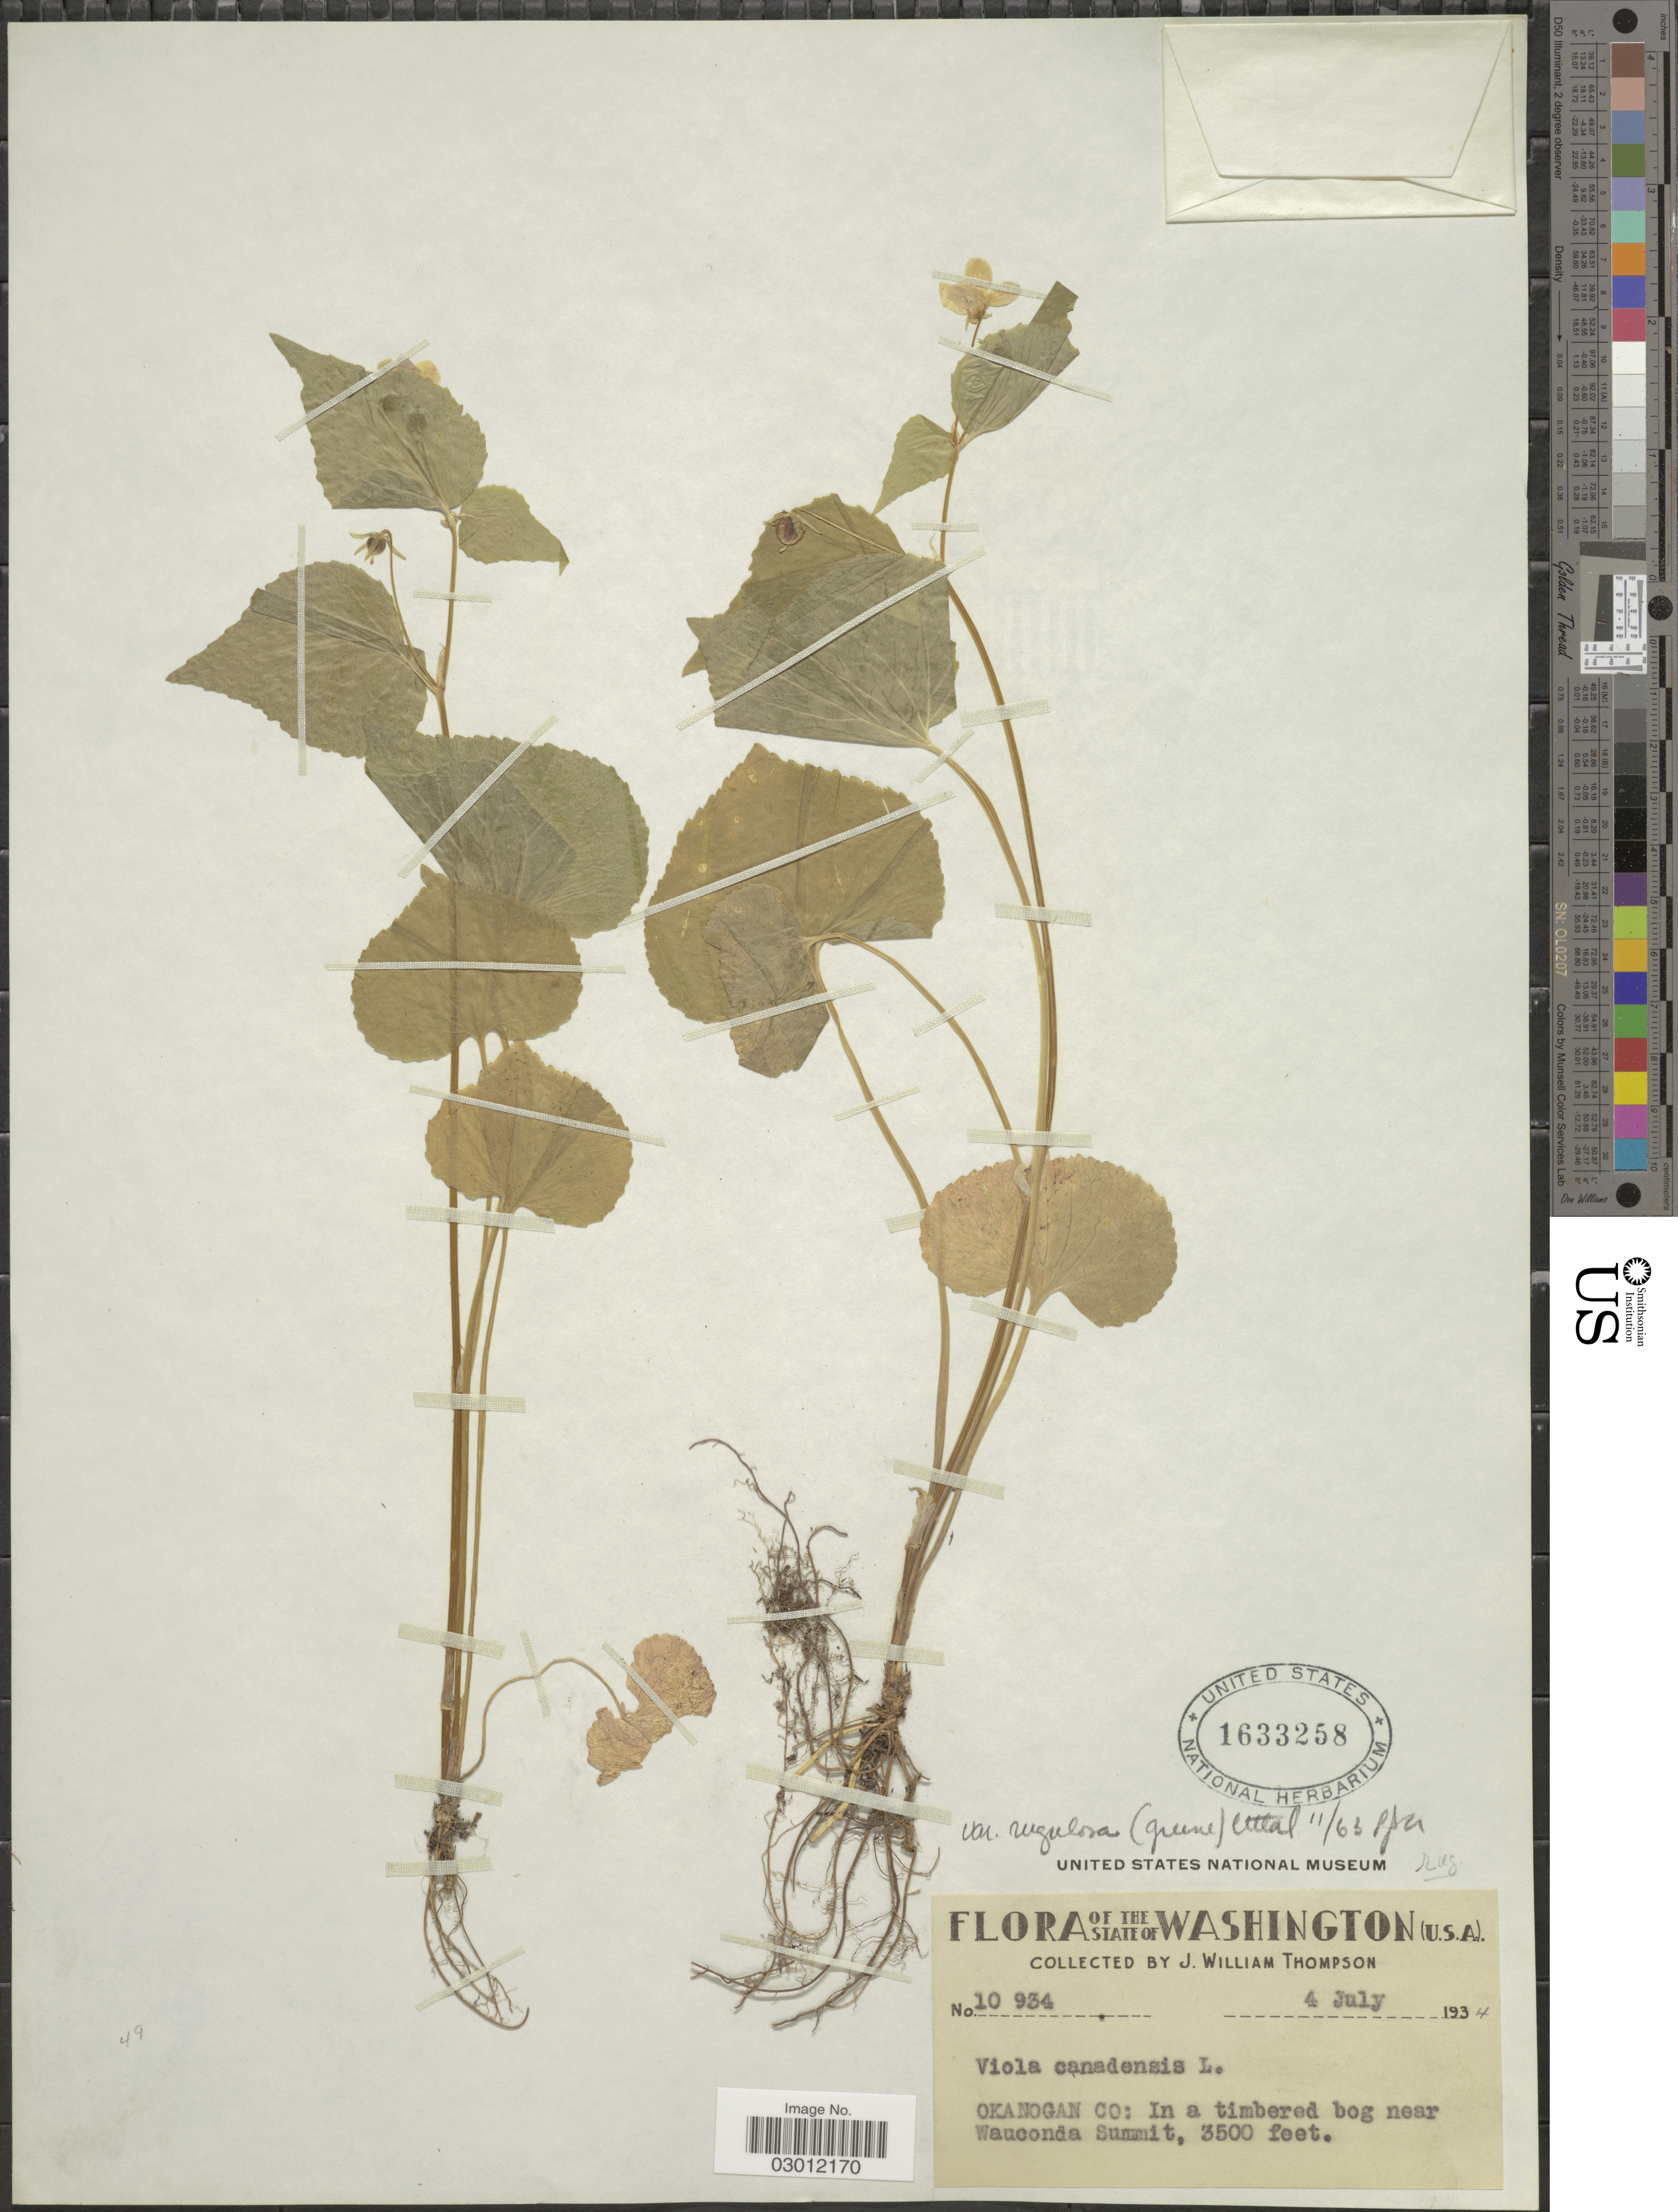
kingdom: Plantae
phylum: Tracheophyta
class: Magnoliopsida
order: Malpighiales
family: Violaceae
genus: Viola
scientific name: Viola canadensis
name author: L.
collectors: J. W. Thompson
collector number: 10934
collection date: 1934-07-04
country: United States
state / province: Washington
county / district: Okanogan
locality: Okanogan Co.: In a timbered bog near Wauconda Summit.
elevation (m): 1067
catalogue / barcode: US 1633258